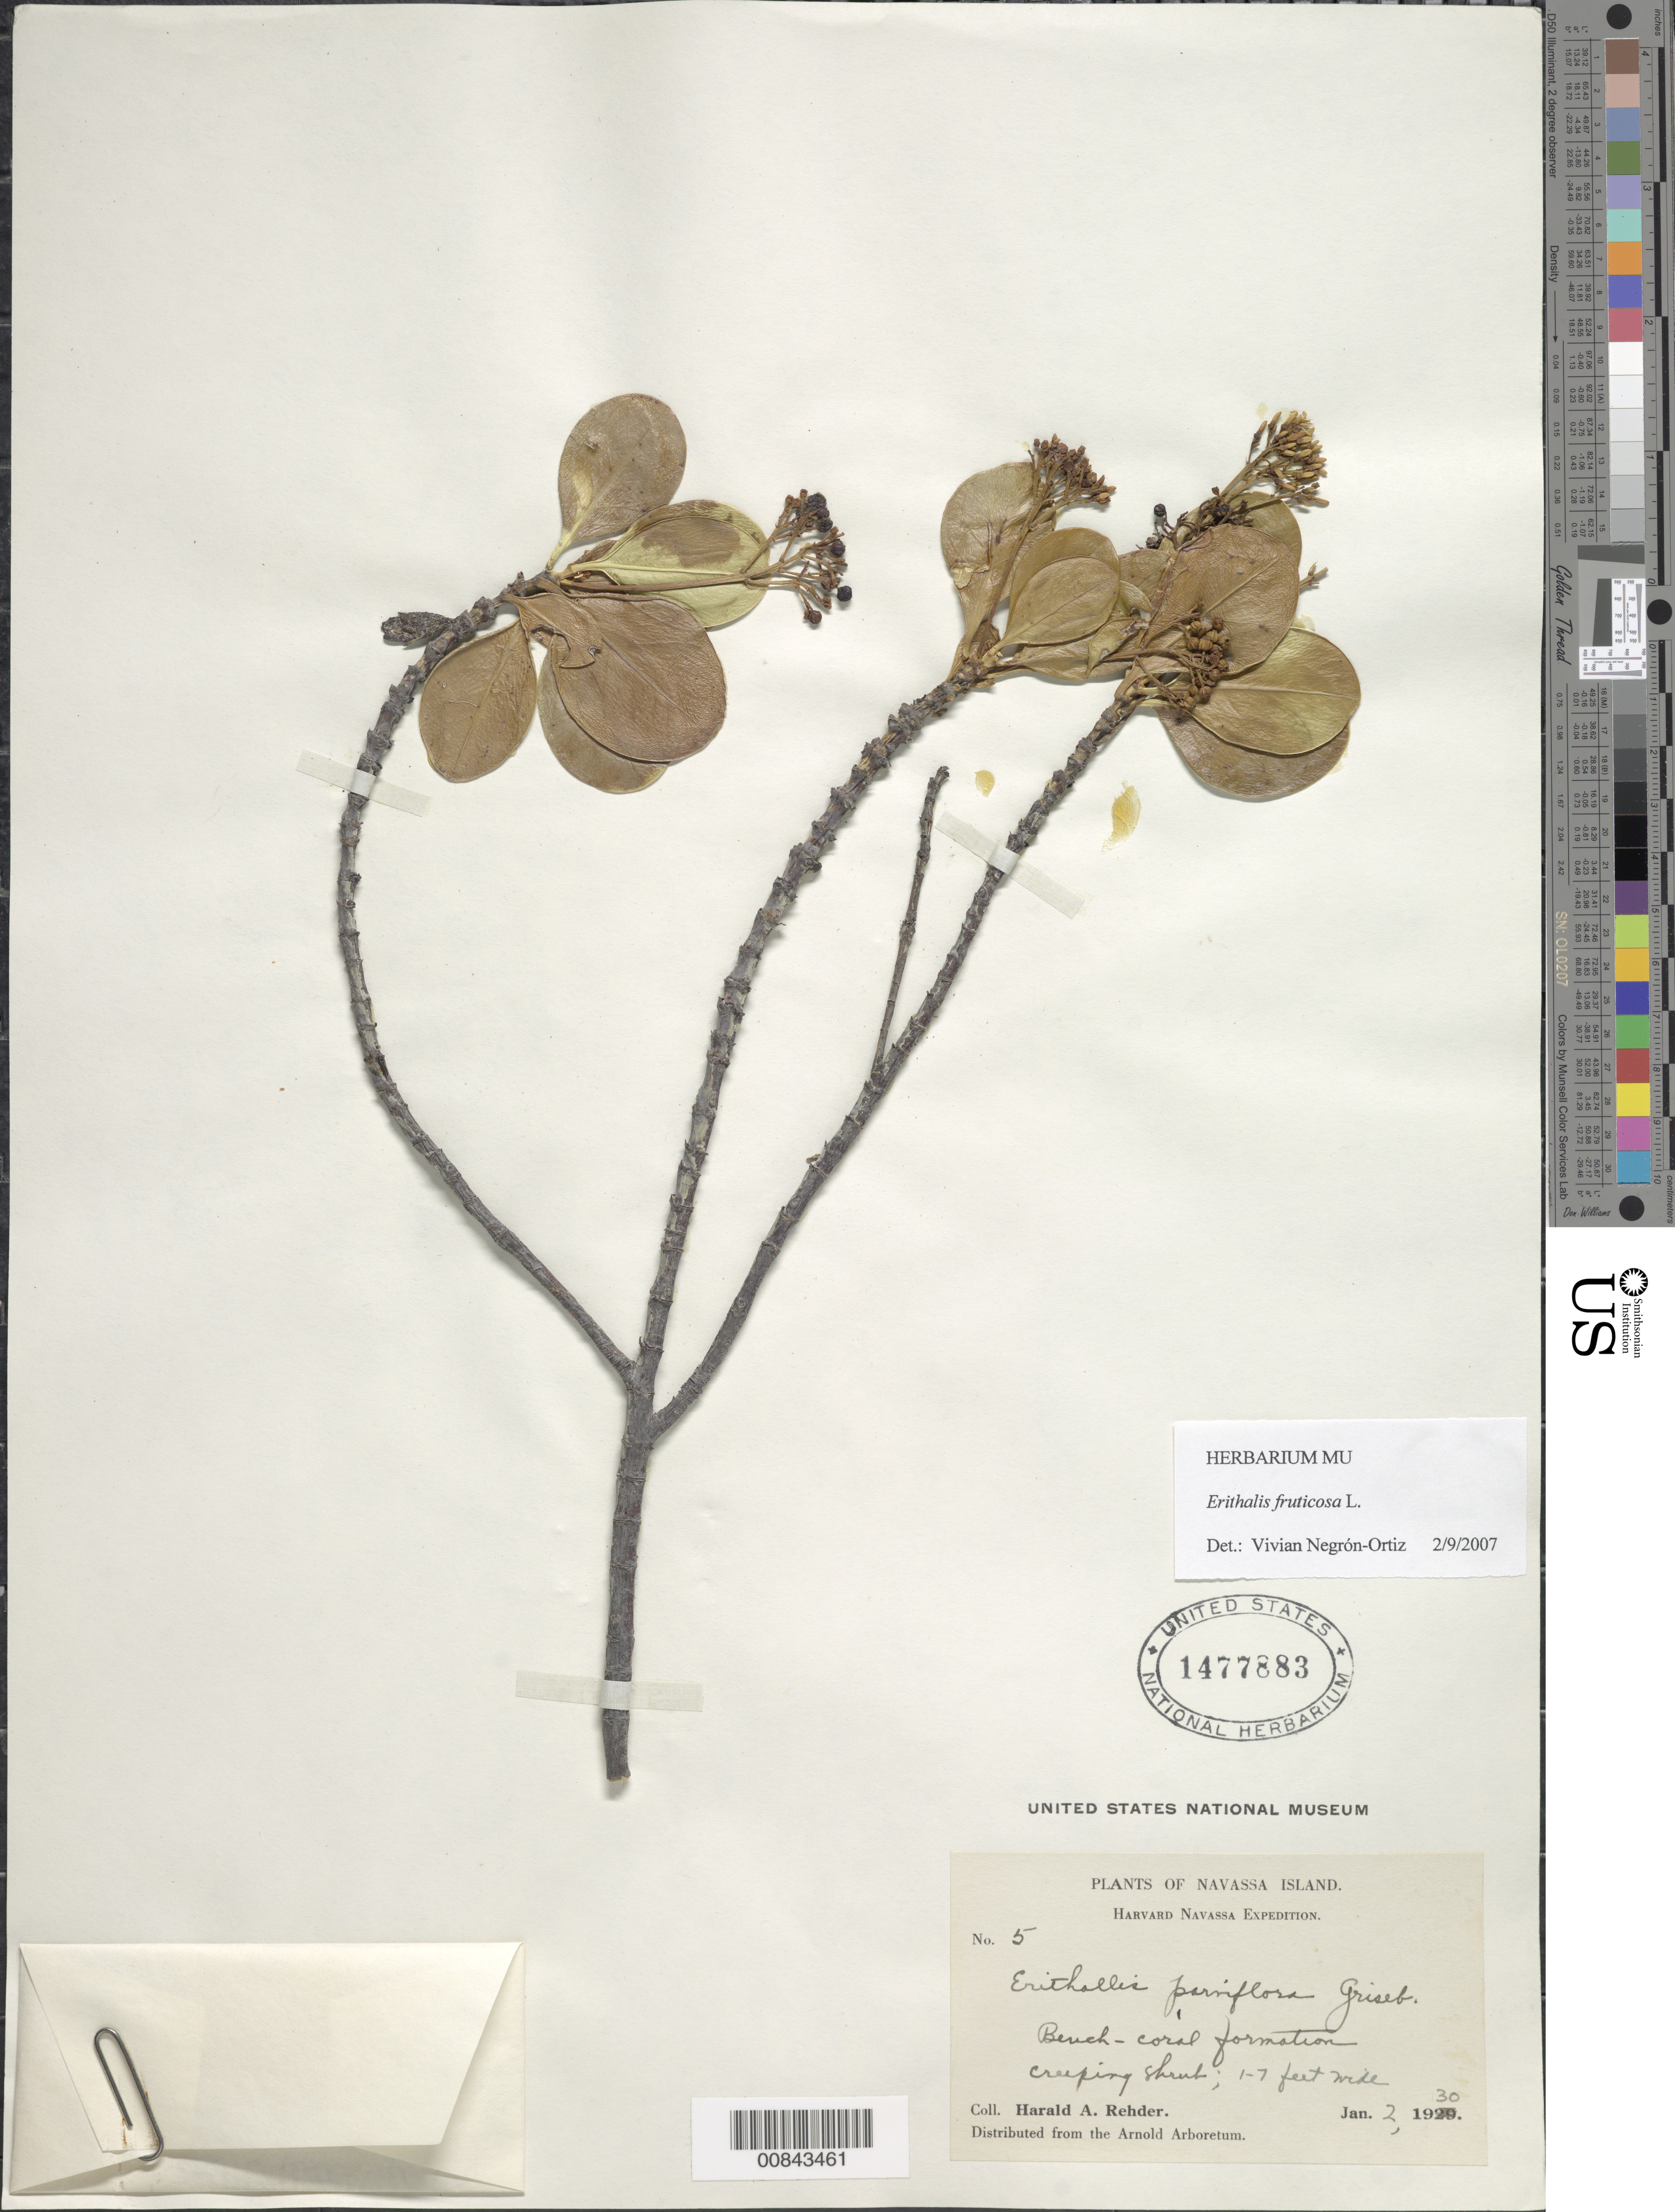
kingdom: Plantae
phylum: Tracheophyta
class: Magnoliopsida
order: Gentianales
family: Rubiaceae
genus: Erithalis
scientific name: Erithalis fruticosa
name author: L.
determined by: Negrón-Ortiz, V.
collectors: H. A. Rehder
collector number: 5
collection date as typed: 02 Jan 1930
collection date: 1930-01-02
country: Navassa Island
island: Hispaniola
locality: Navassa Island.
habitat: Bench-coral formation.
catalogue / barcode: US 1477883